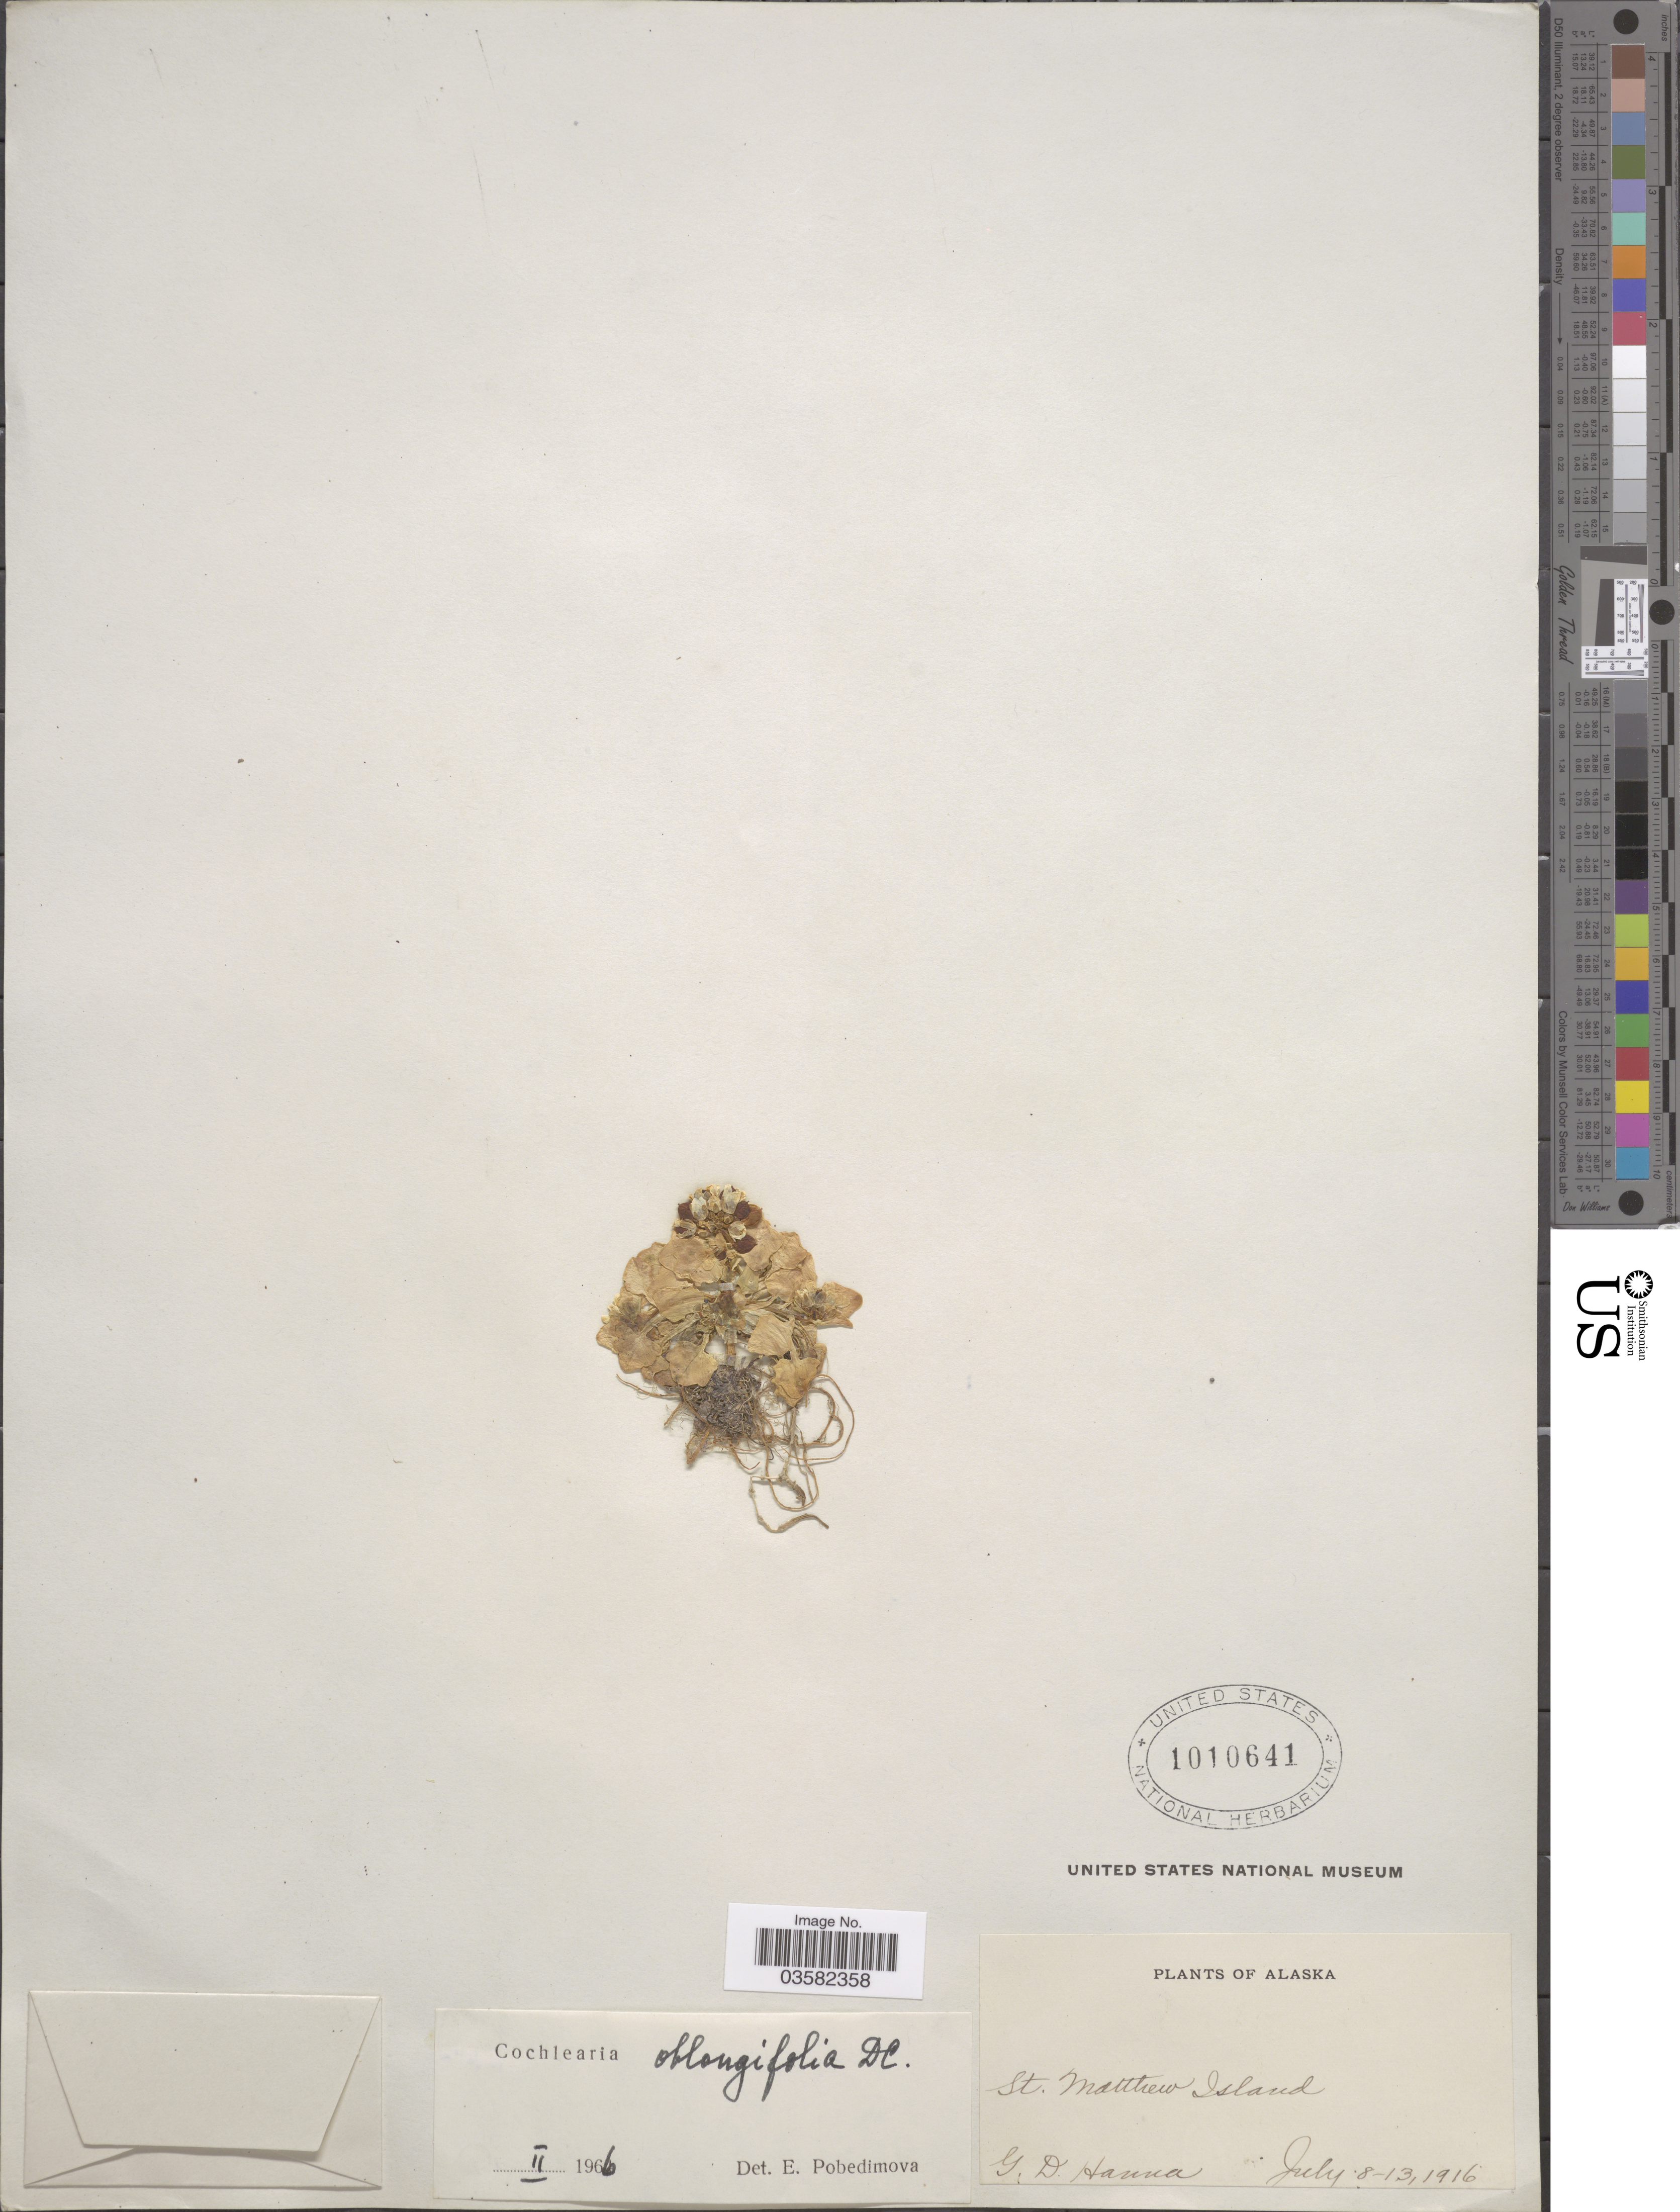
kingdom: Plantae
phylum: Tracheophyta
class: Magnoliopsida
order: Brassicales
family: Brassicaceae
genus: Cochlearia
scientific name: Cochlearia oblongifolia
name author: DC.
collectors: G. D. Hanna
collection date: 1916-07-08/1916-07-13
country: United States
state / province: Alaska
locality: St. Matthew Island.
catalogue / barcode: US 1010641